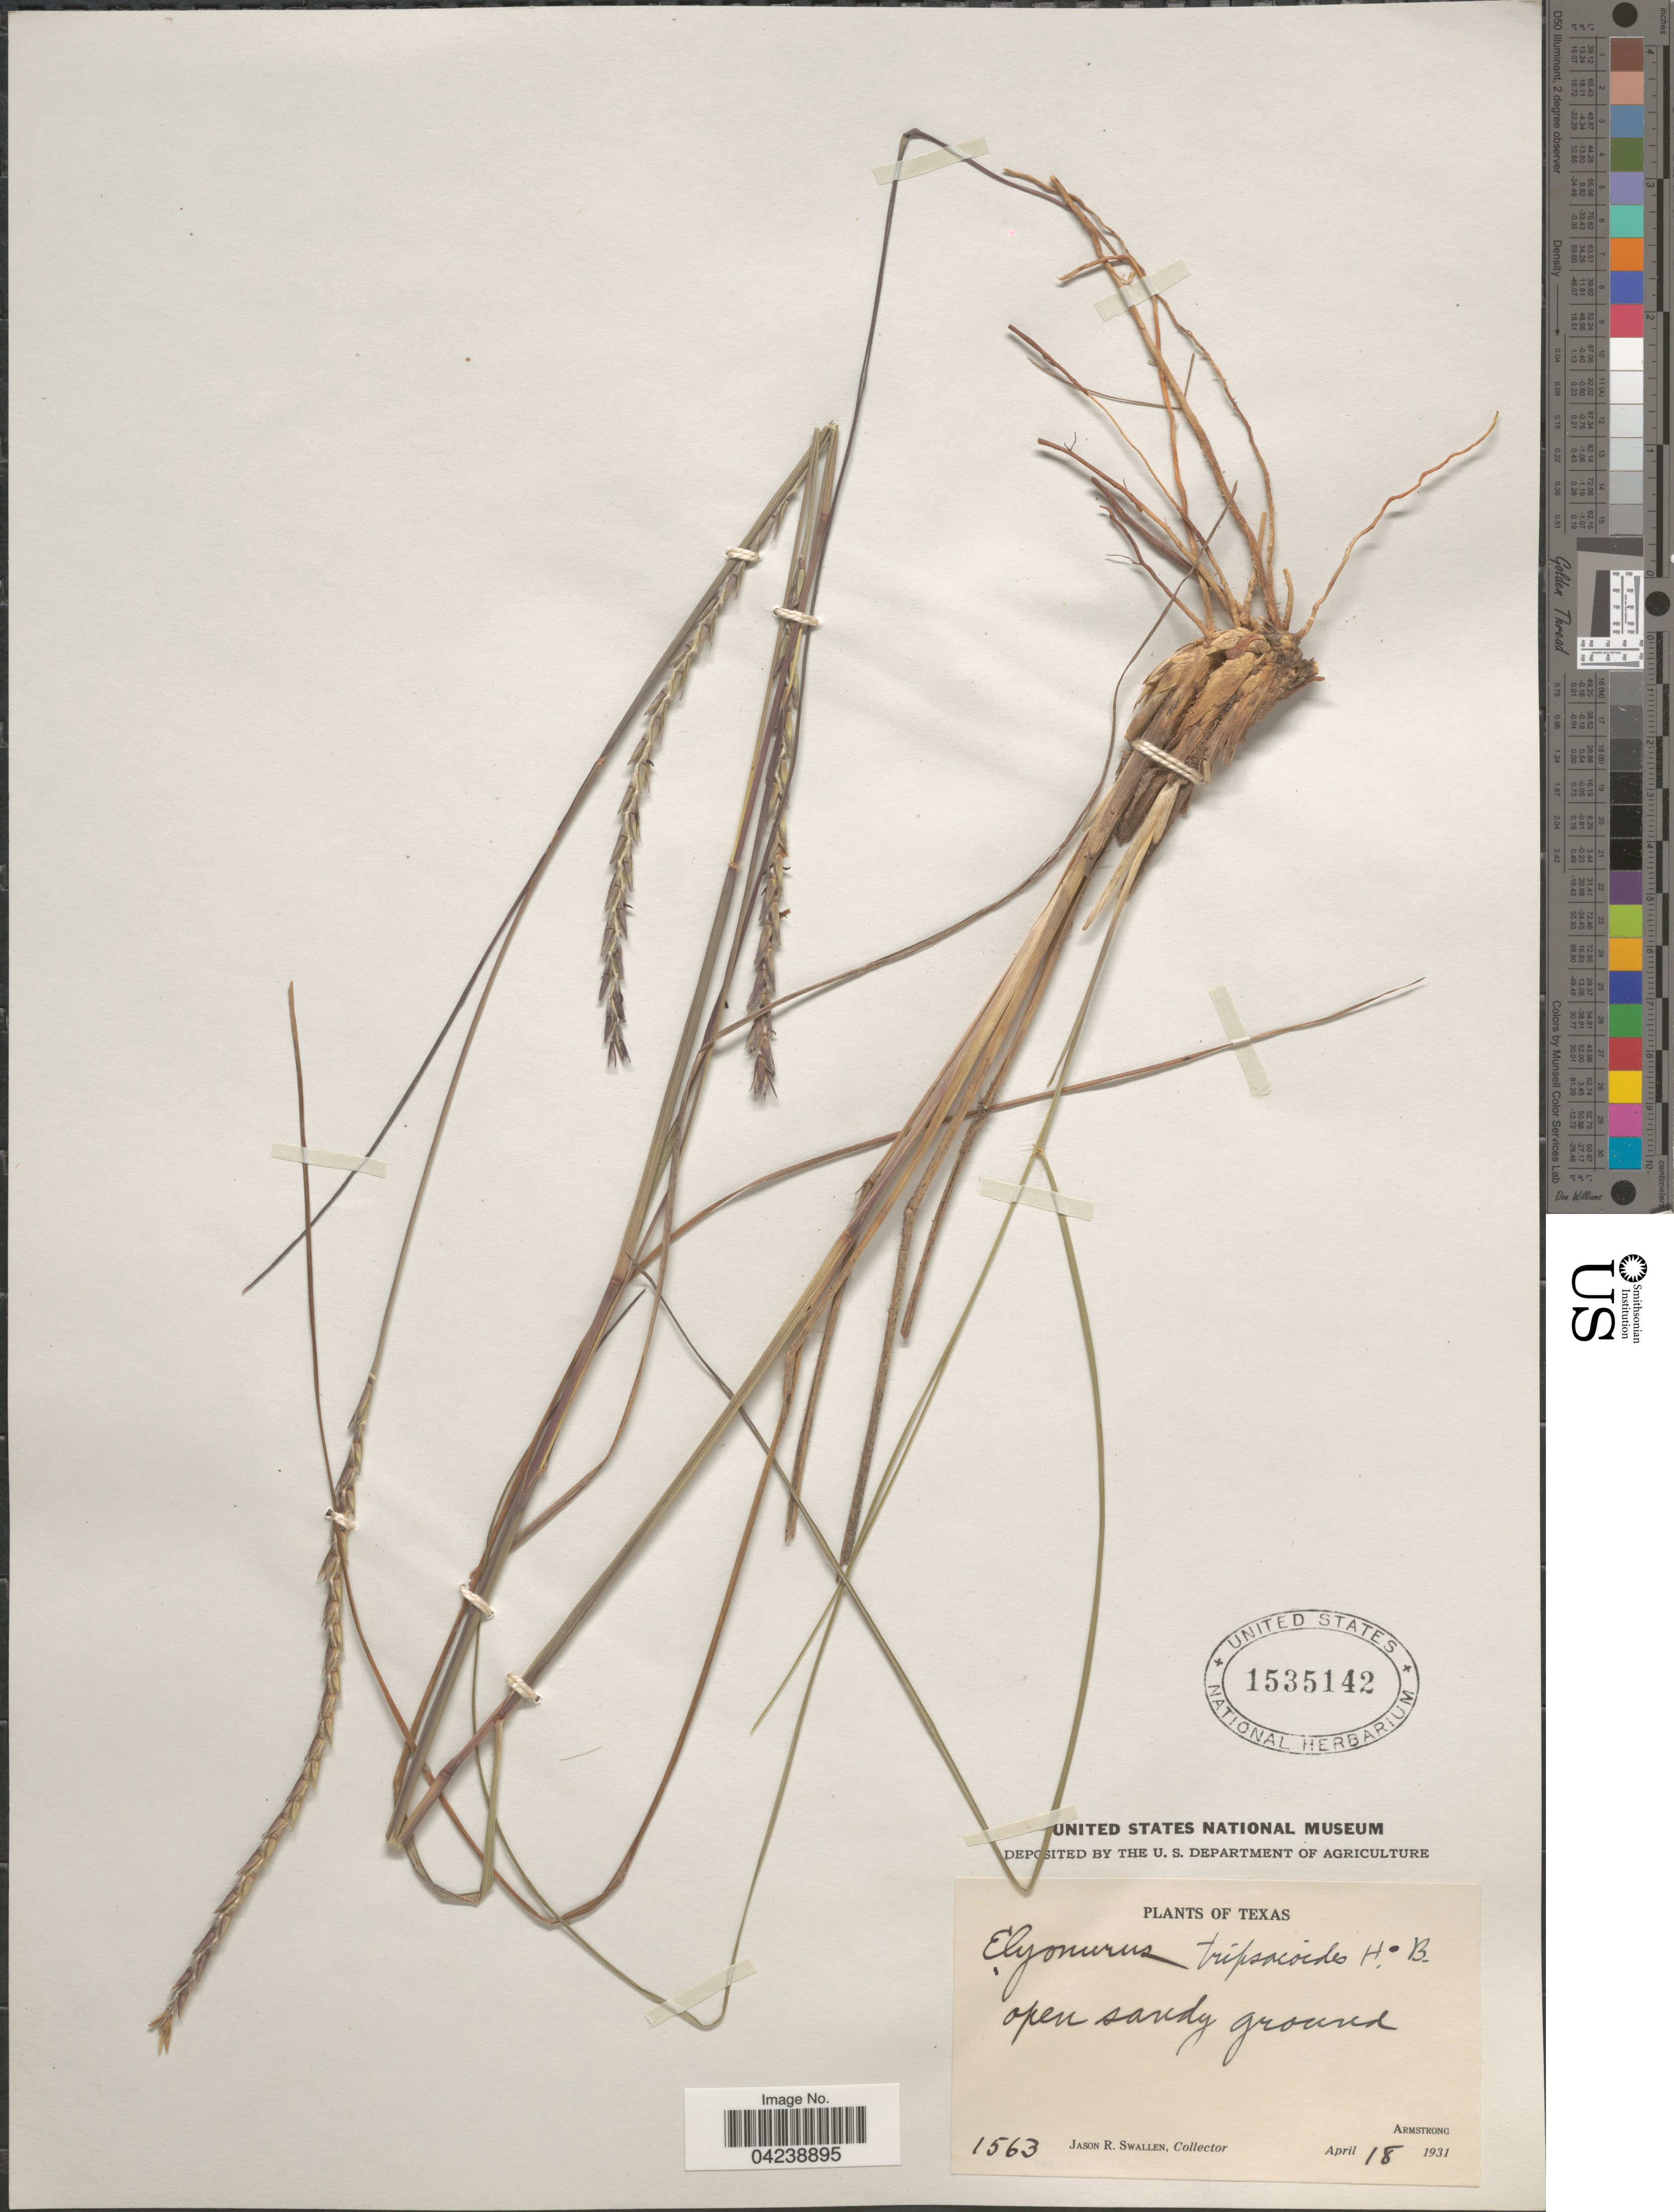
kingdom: Plantae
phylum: Tracheophyta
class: Liliopsida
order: Poales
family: Poaceae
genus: Elionurus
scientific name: Elionurus tripsacoides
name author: Humb. & Bonpl. ex Willd.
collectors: J. R. Swallen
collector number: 1563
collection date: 1931-04-18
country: United States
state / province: Texas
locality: Armstrong.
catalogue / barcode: US 1535142